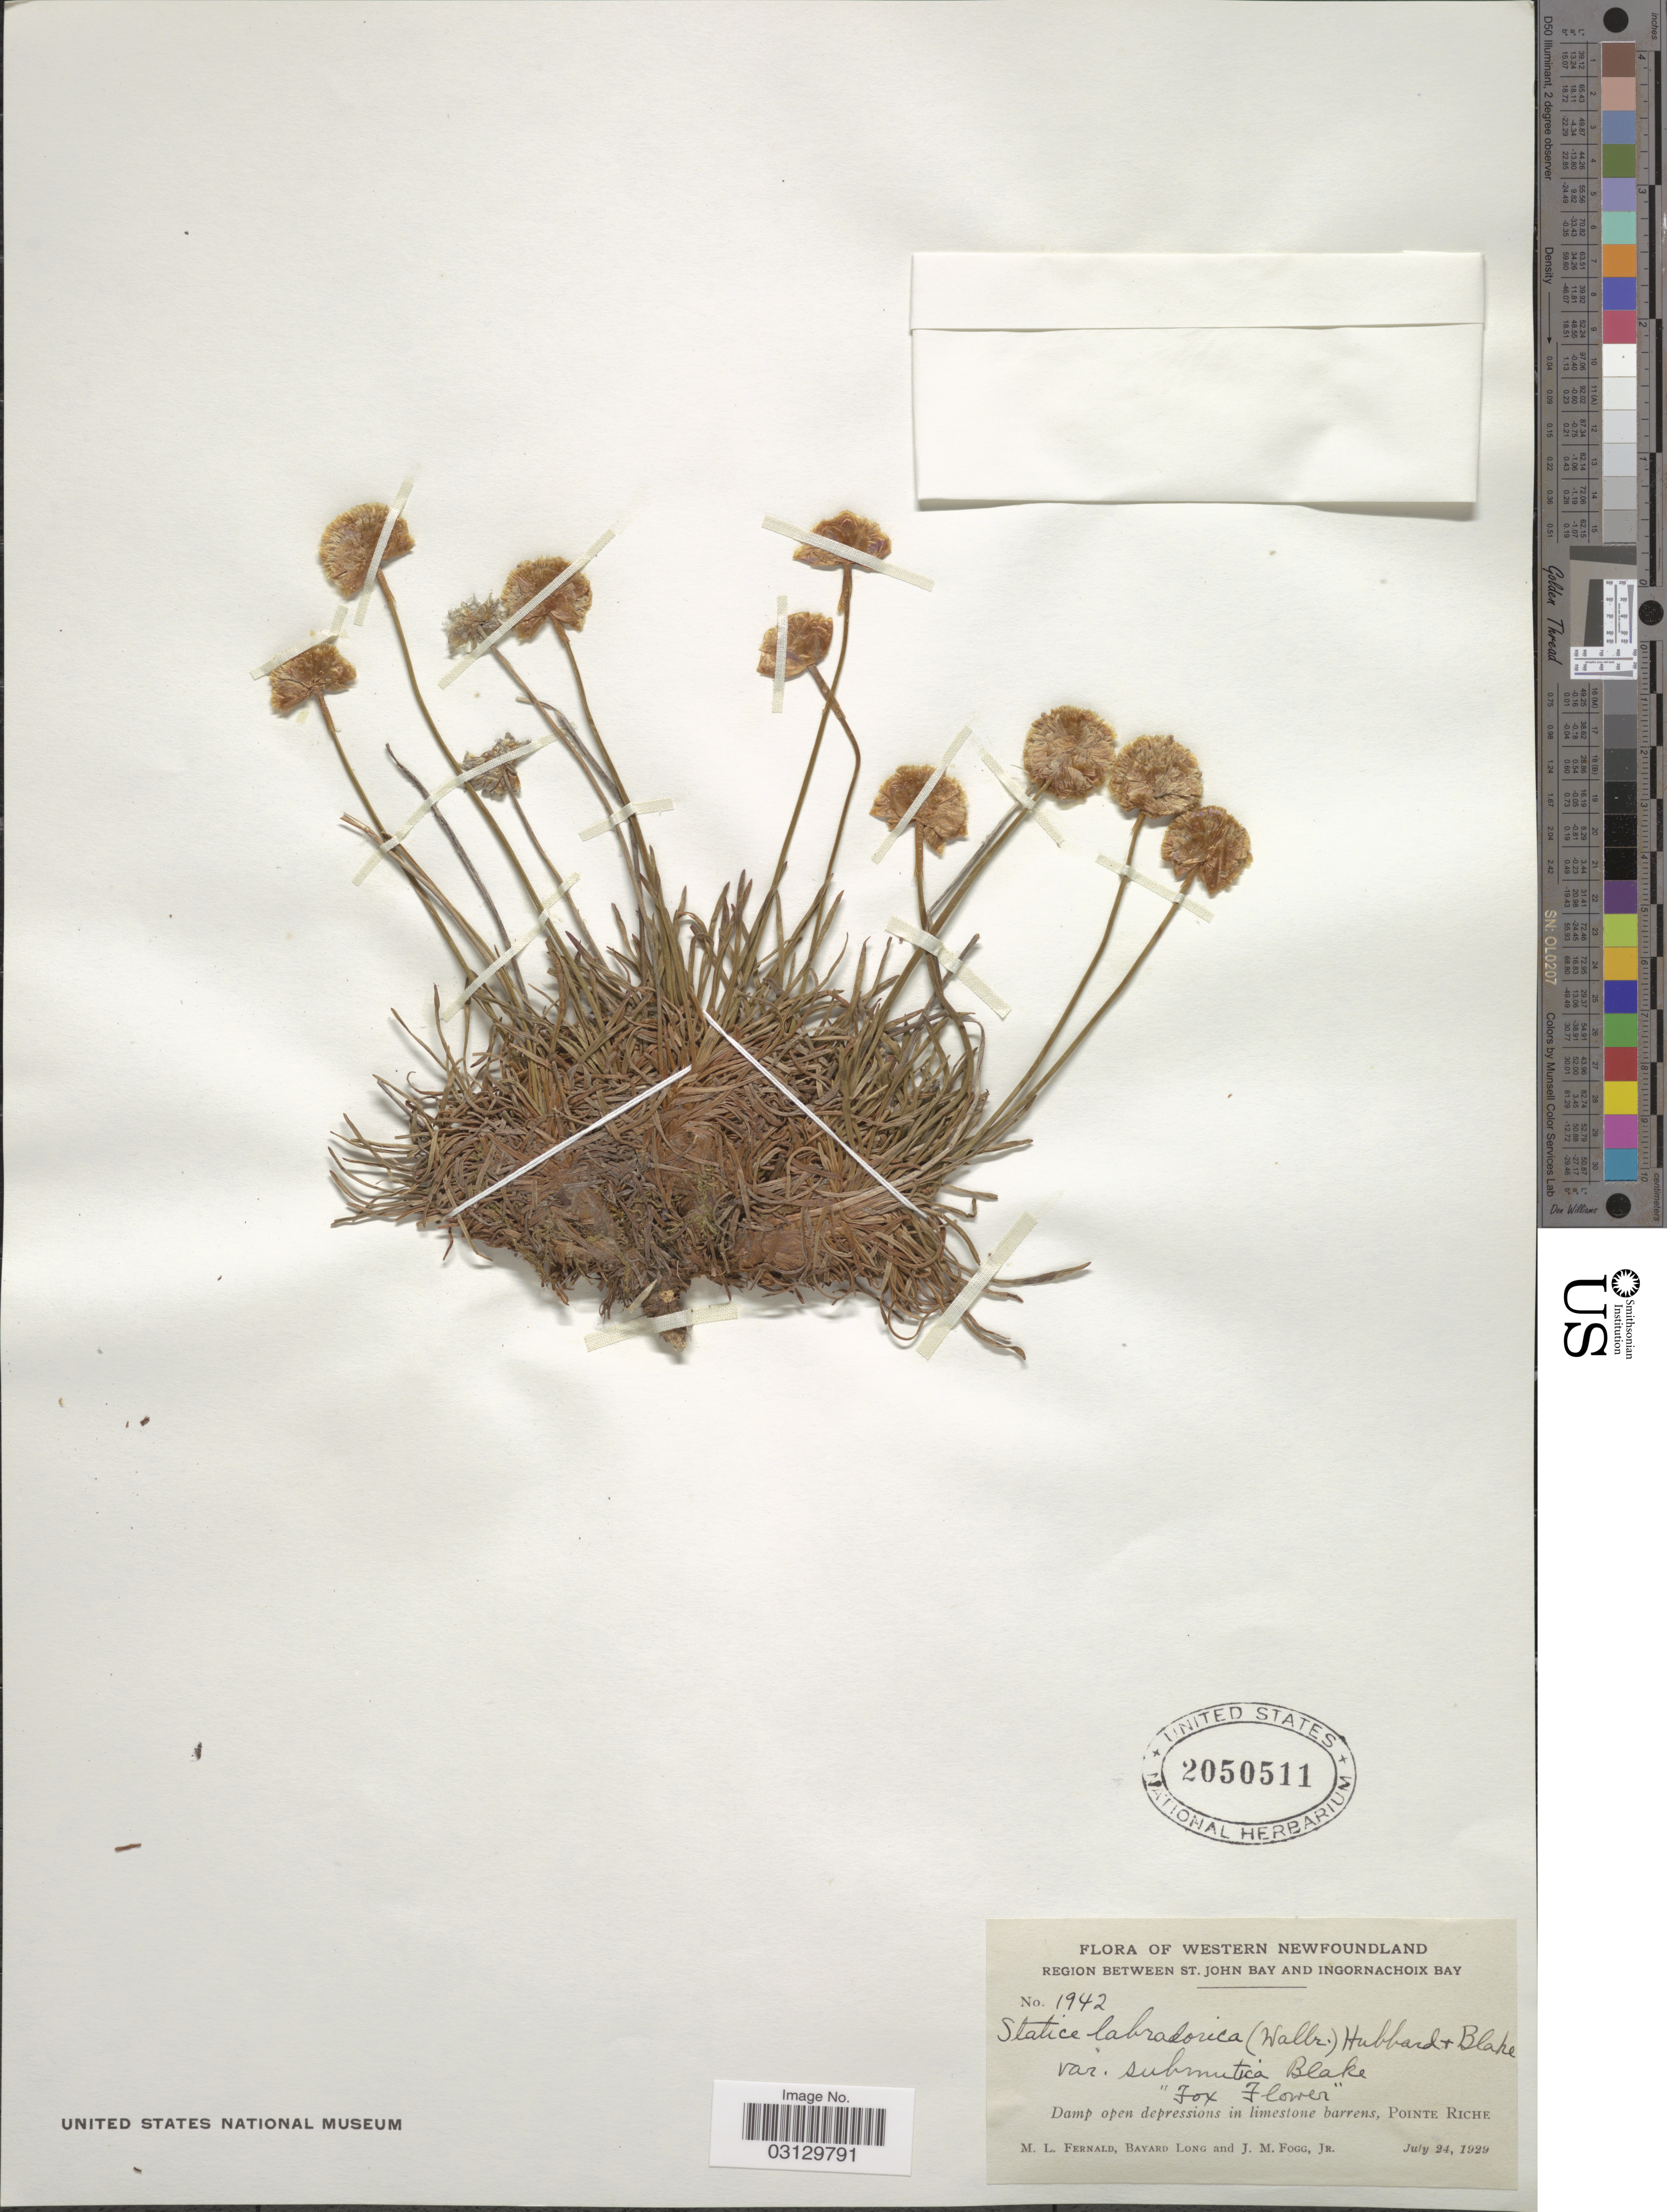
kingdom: Plantae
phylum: Tracheophyta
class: Magnoliopsida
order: Caryophyllales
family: Plumbaginaceae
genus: Armeria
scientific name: Armeria maritima subsp. sibirica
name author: (Turcz. ex Boiss.) Nyman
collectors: M. L. Fernald, B. Long & J. Fogg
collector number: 1942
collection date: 1929-07-24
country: Canada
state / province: Newfoundland and Labrador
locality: Western Newfoundland. Region between St. John Bay and Ingornachoix Bay. Pointe Riche.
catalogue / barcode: US 2050511